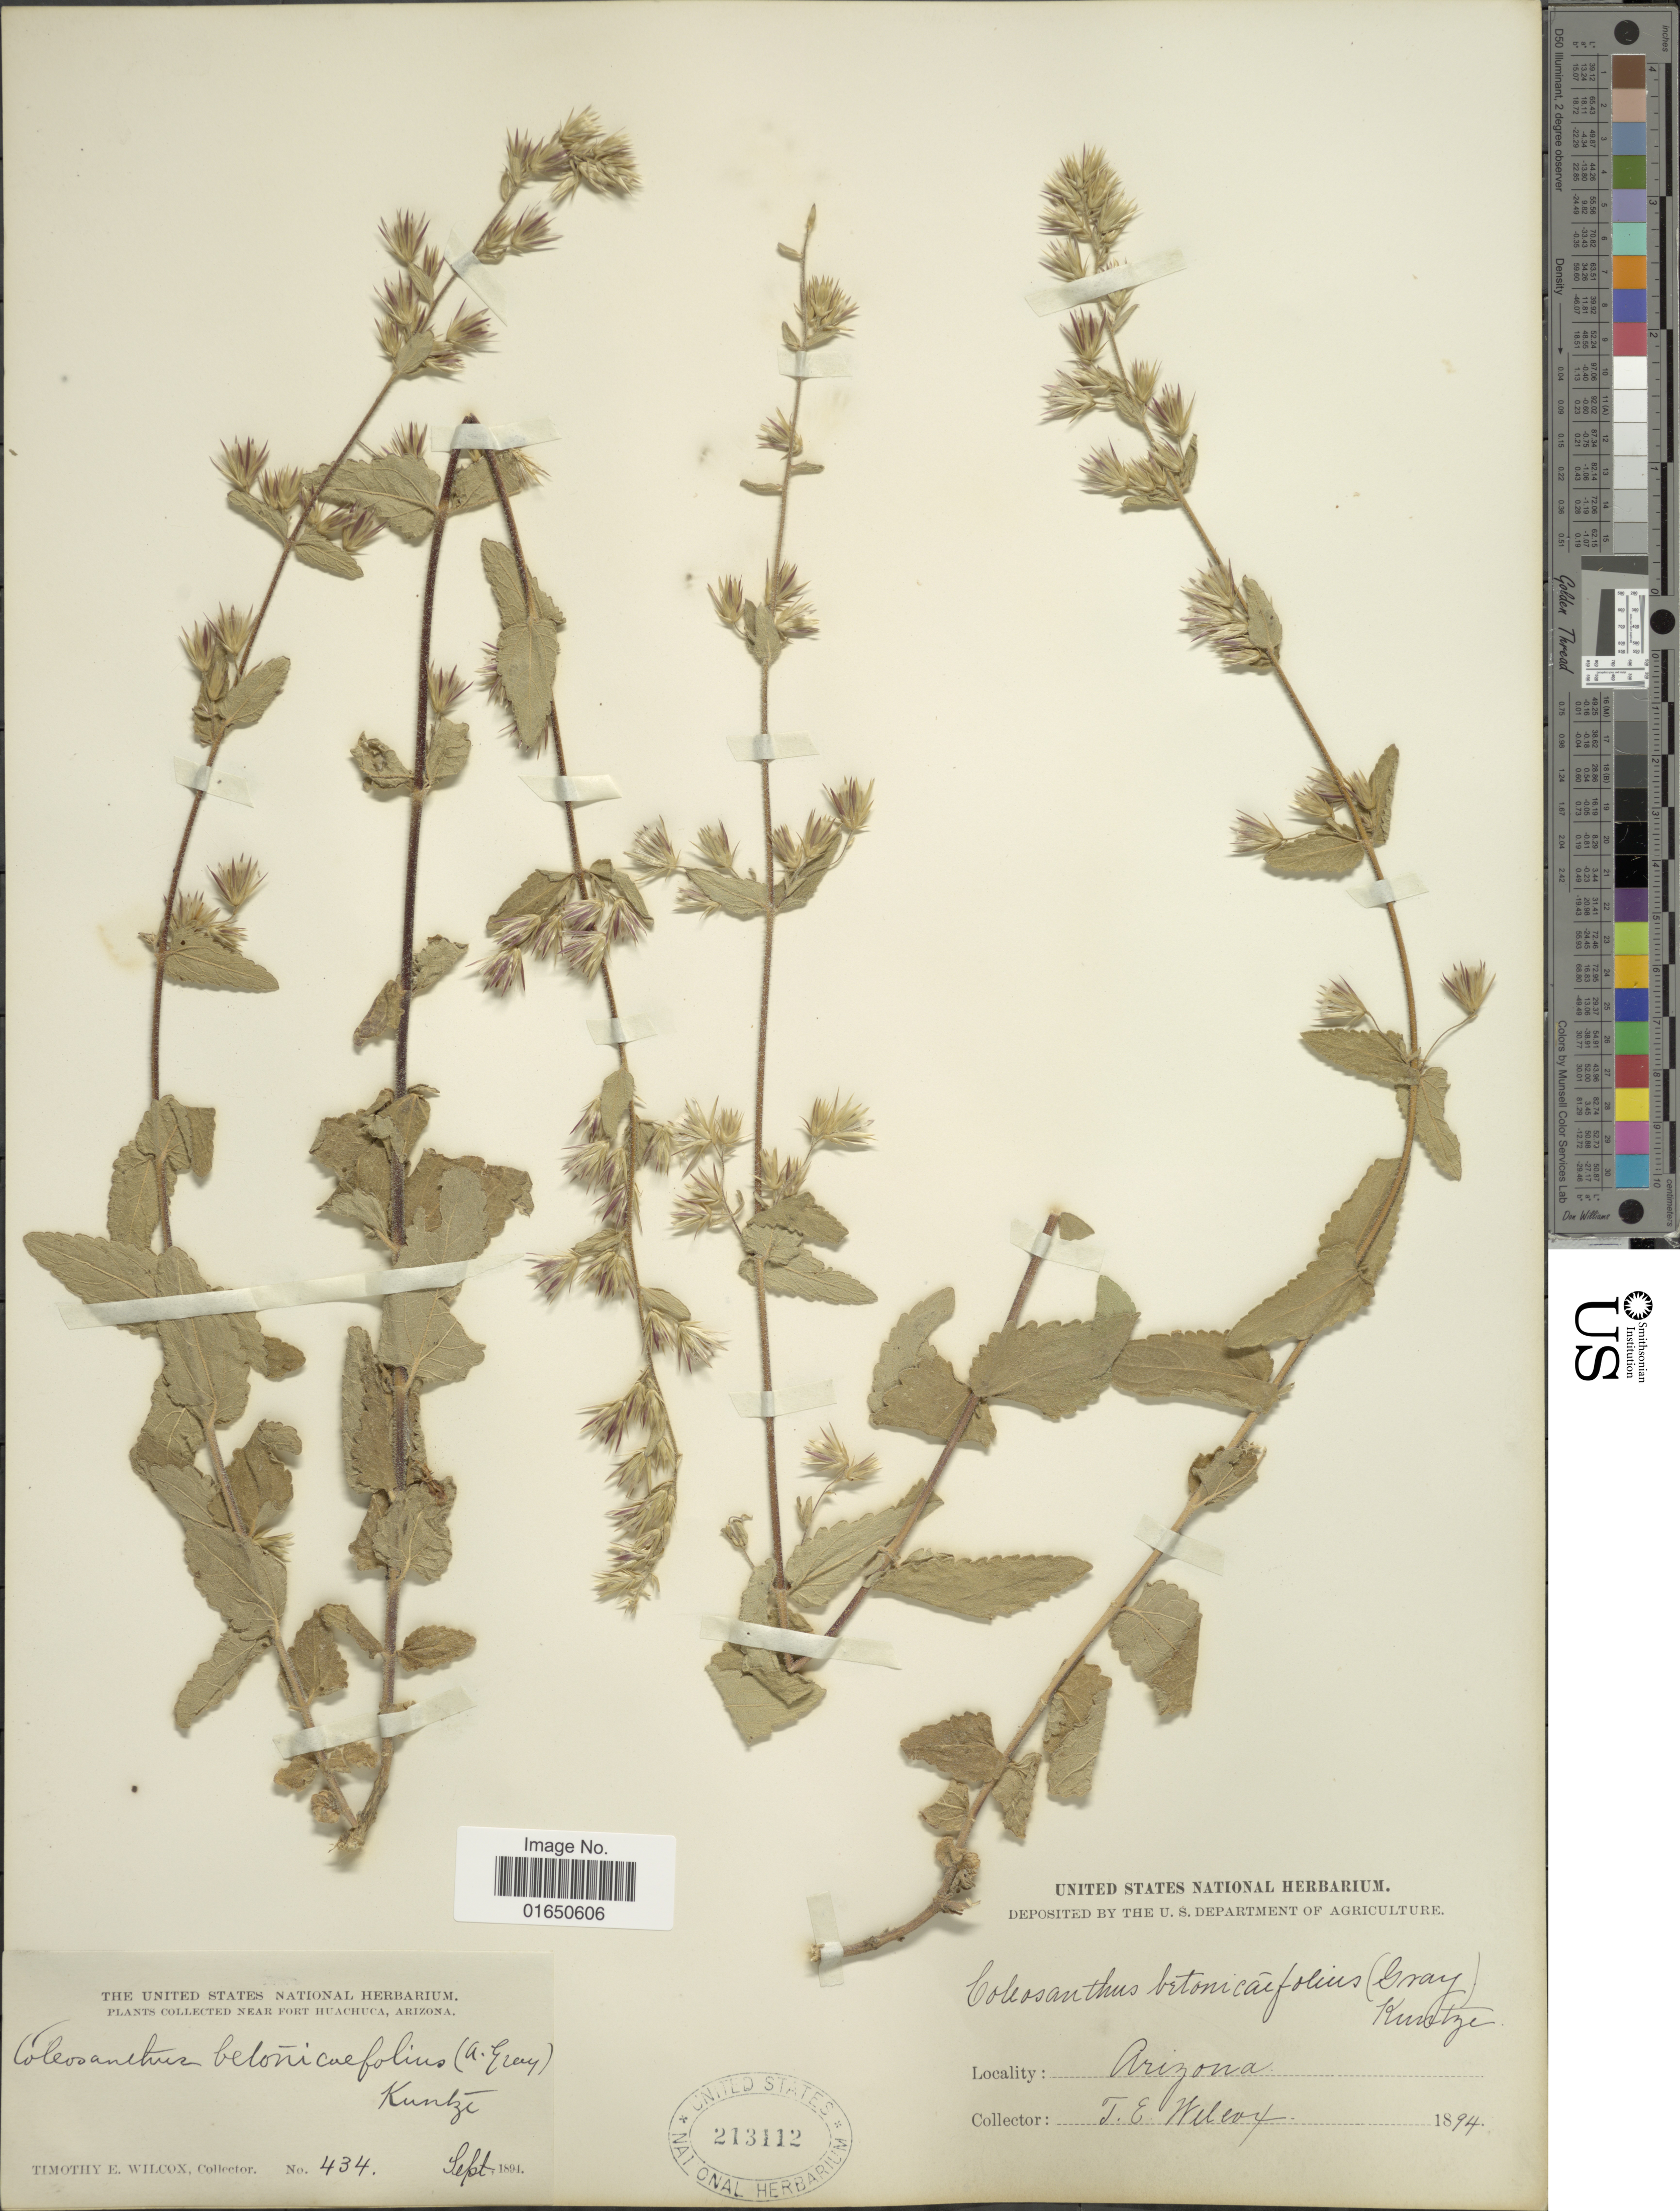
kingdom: Plantae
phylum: Tracheophyta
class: Magnoliopsida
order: Asterales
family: Asteraceae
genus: Brickellia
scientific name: Brickellia betonicifolia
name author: A. Gray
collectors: T. E. Wilcox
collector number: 434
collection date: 1894-09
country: United States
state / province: Arizona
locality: Near Fort Huachuca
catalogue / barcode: US 213112